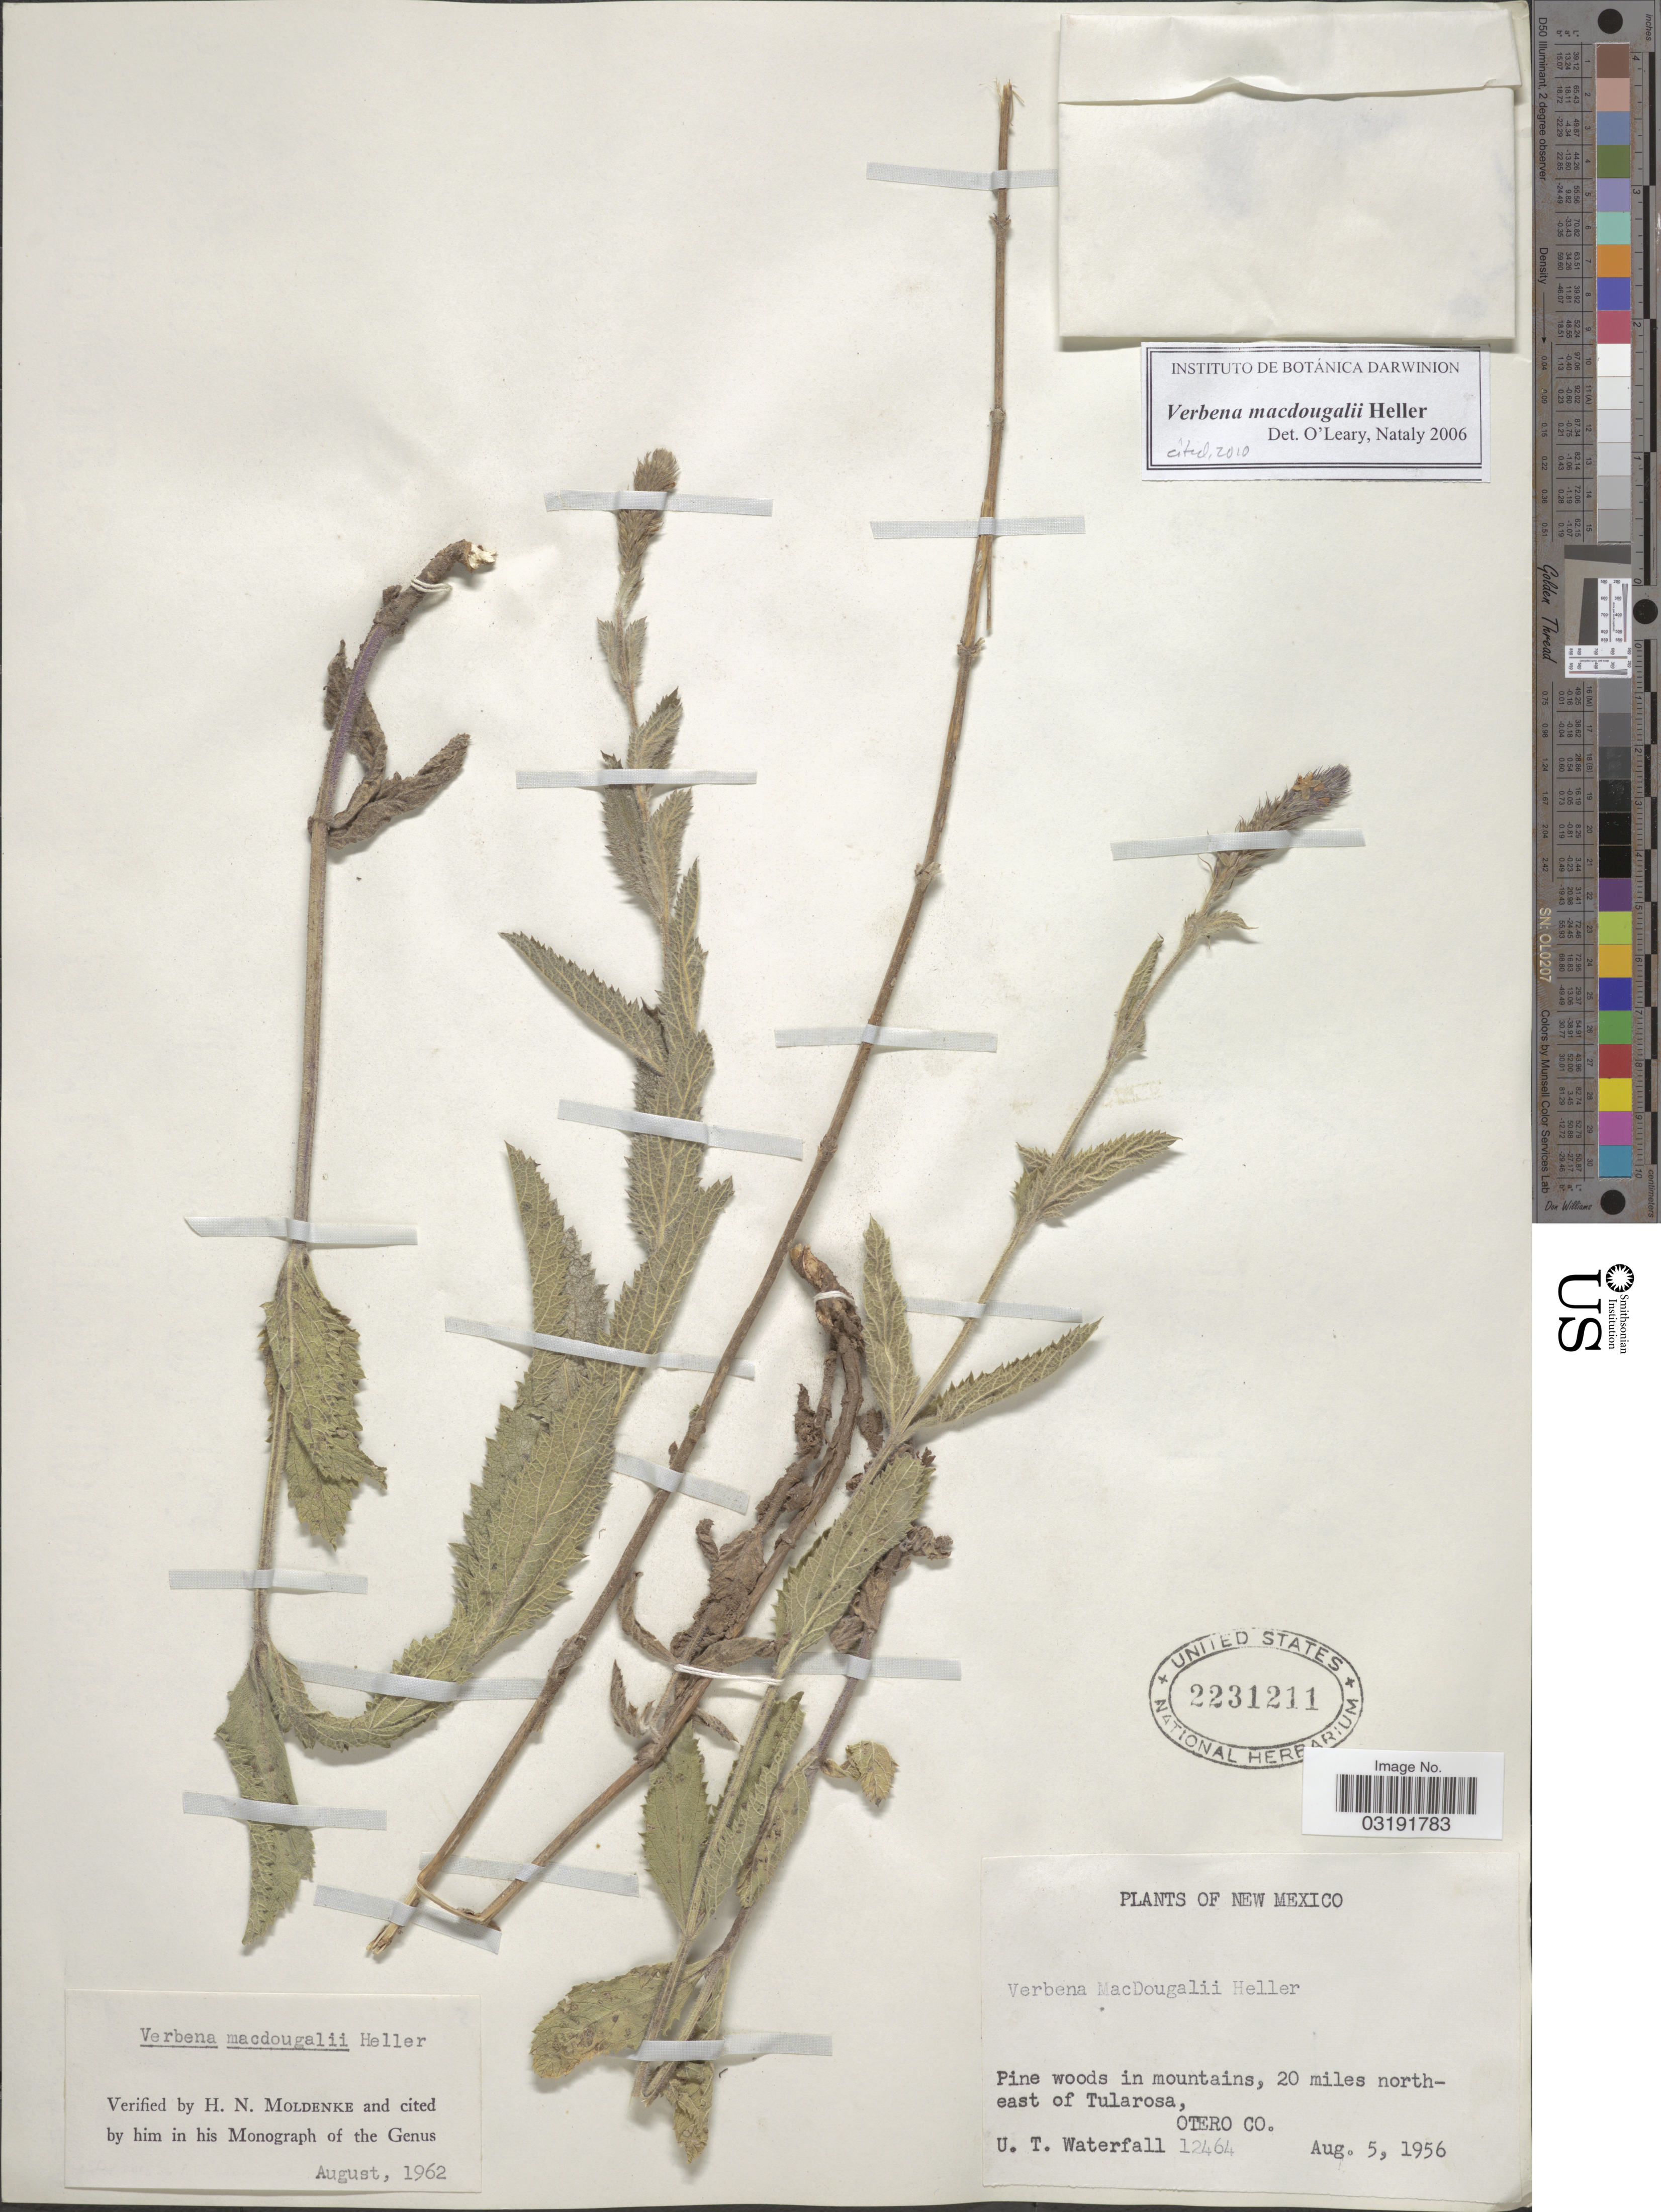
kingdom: Plantae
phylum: Tracheophyta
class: Magnoliopsida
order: Lamiales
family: Verbenaceae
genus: Verbena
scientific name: Verbena macdougalii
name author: A. Heller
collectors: U. T. Waterfall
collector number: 12464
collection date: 1956-08-05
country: United States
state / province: New Mexico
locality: Pine woods in mountains, 20 miles northeast of Tularosa, Otero Co.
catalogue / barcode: US 2231211